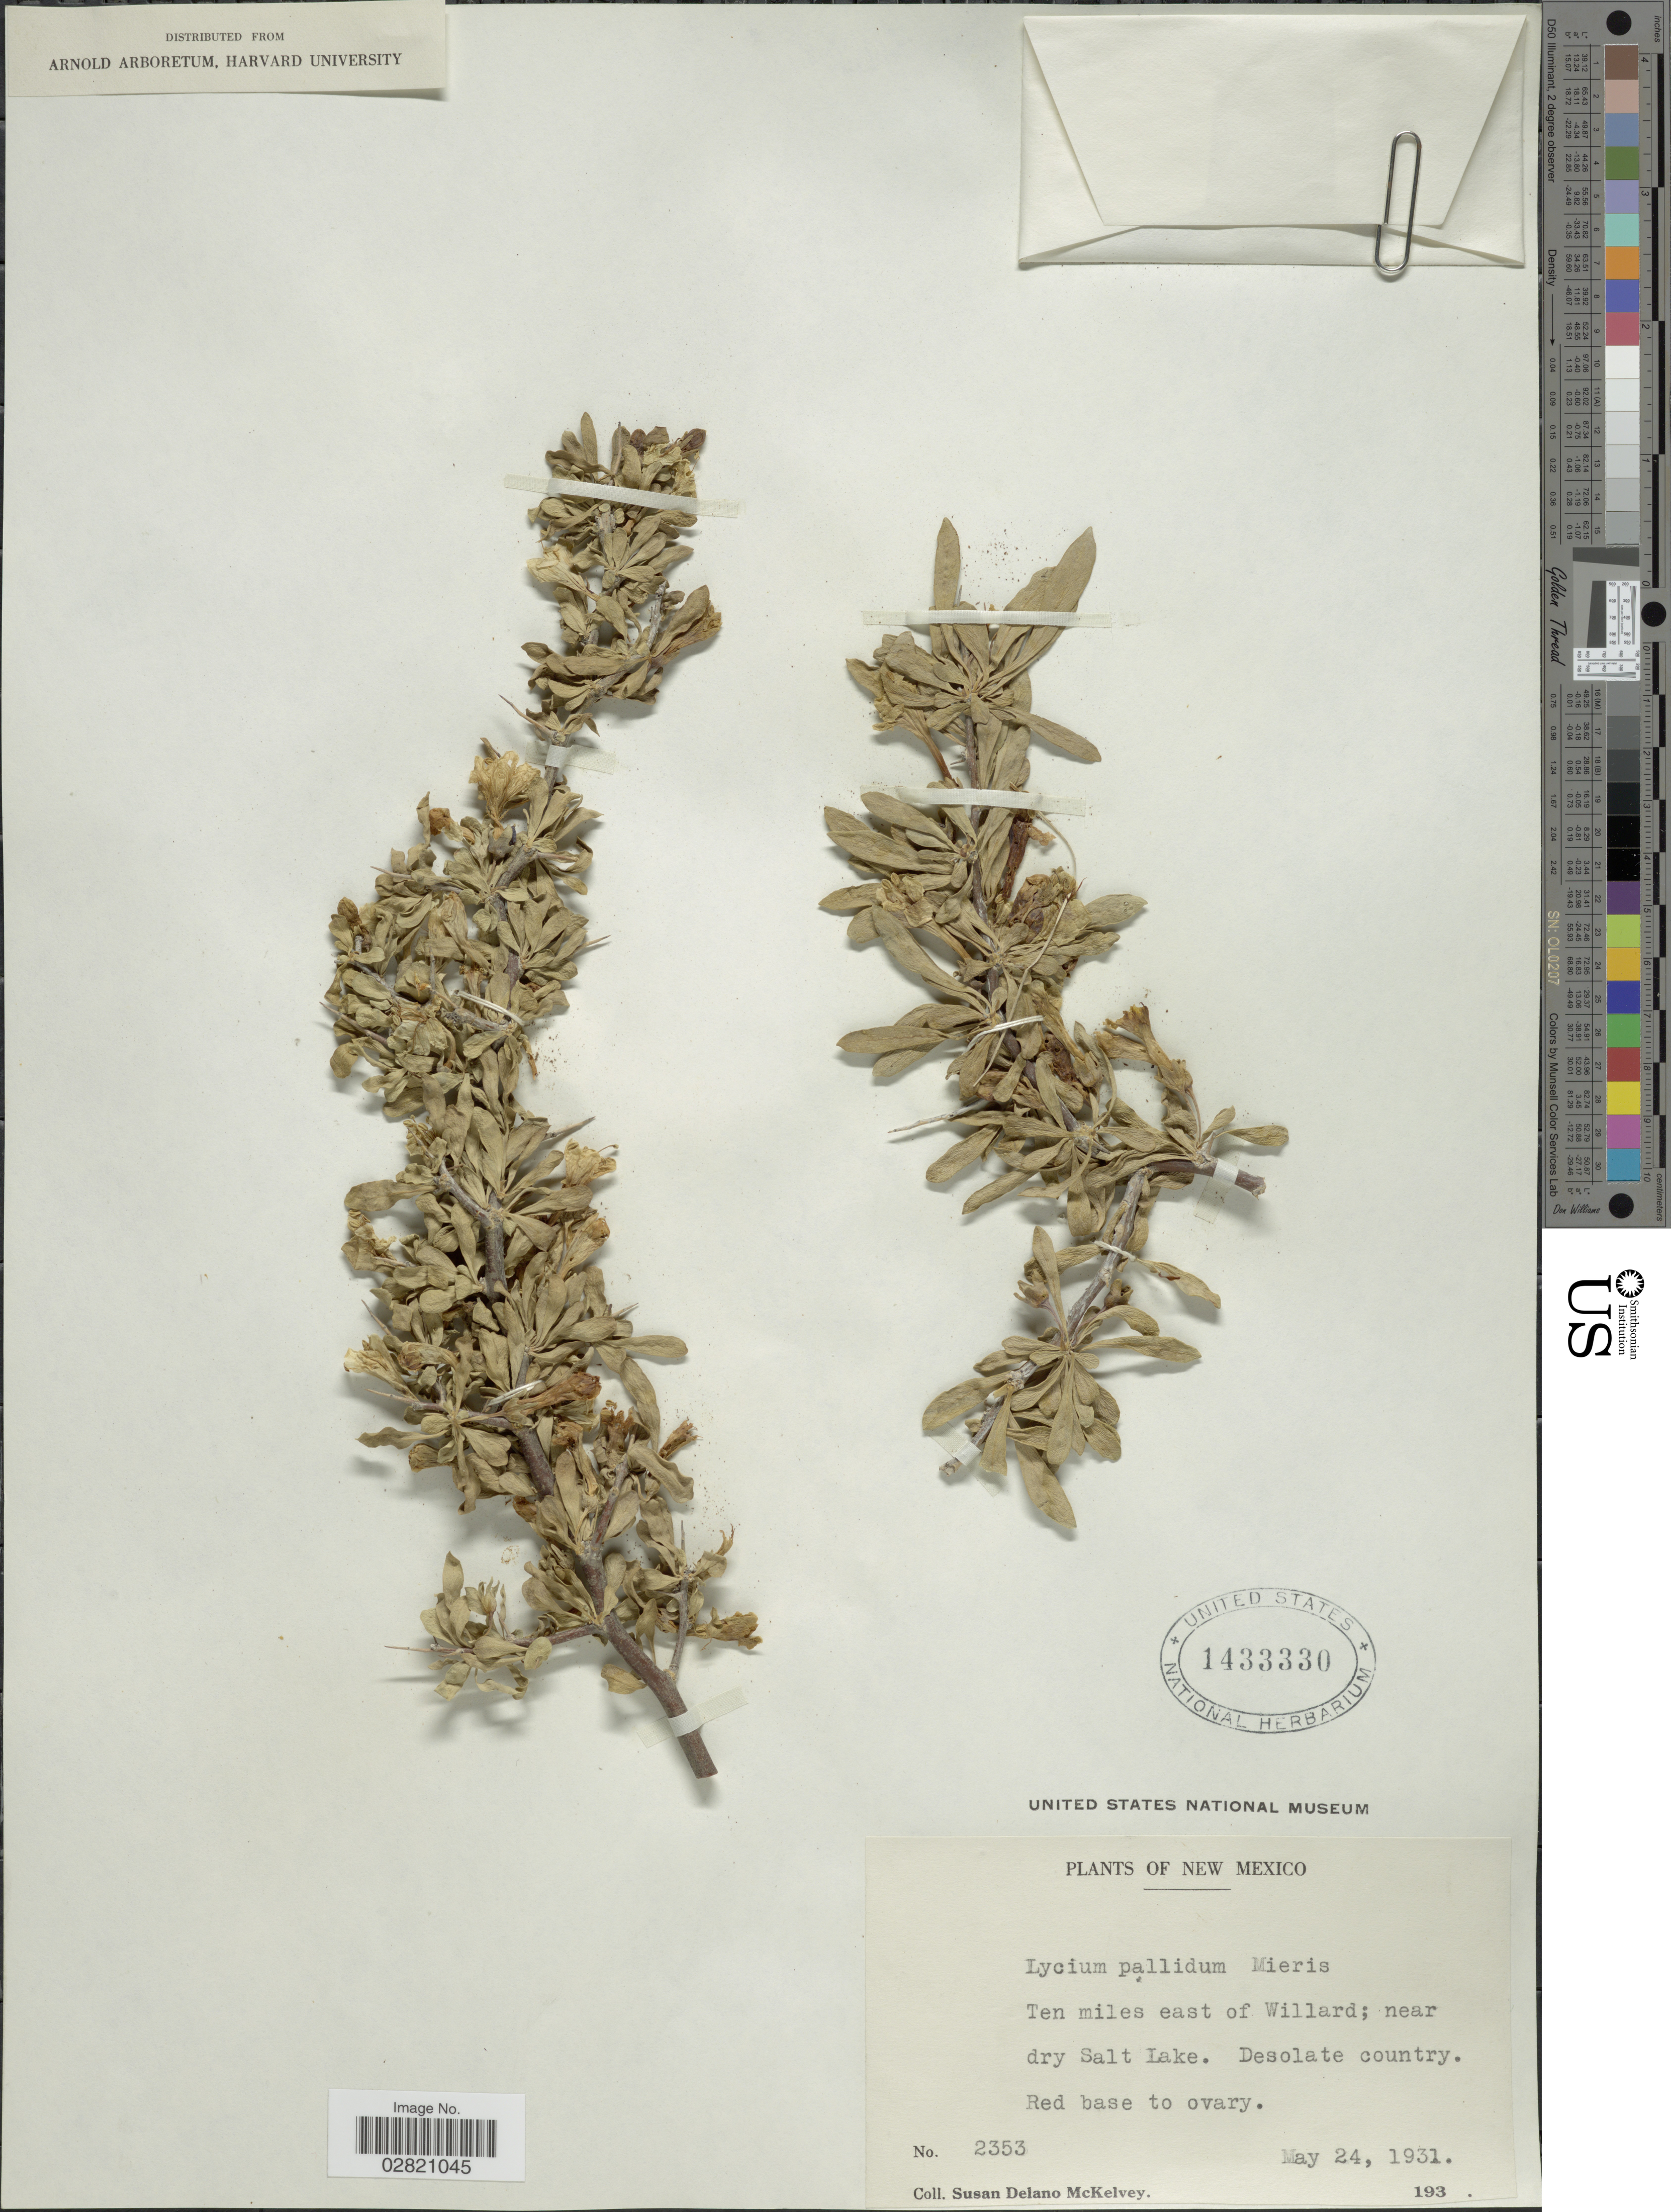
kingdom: Plantae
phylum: Tracheophyta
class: Magnoliopsida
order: Solanales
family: Solanaceae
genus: Lycium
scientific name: Lycium pallidum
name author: Miers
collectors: S. A. McKelvey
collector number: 2353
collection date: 1931-05-24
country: United States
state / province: New Mexico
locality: Ten miles east of Willard; near dry Salt Lake. Desolate country.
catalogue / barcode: US 1433330